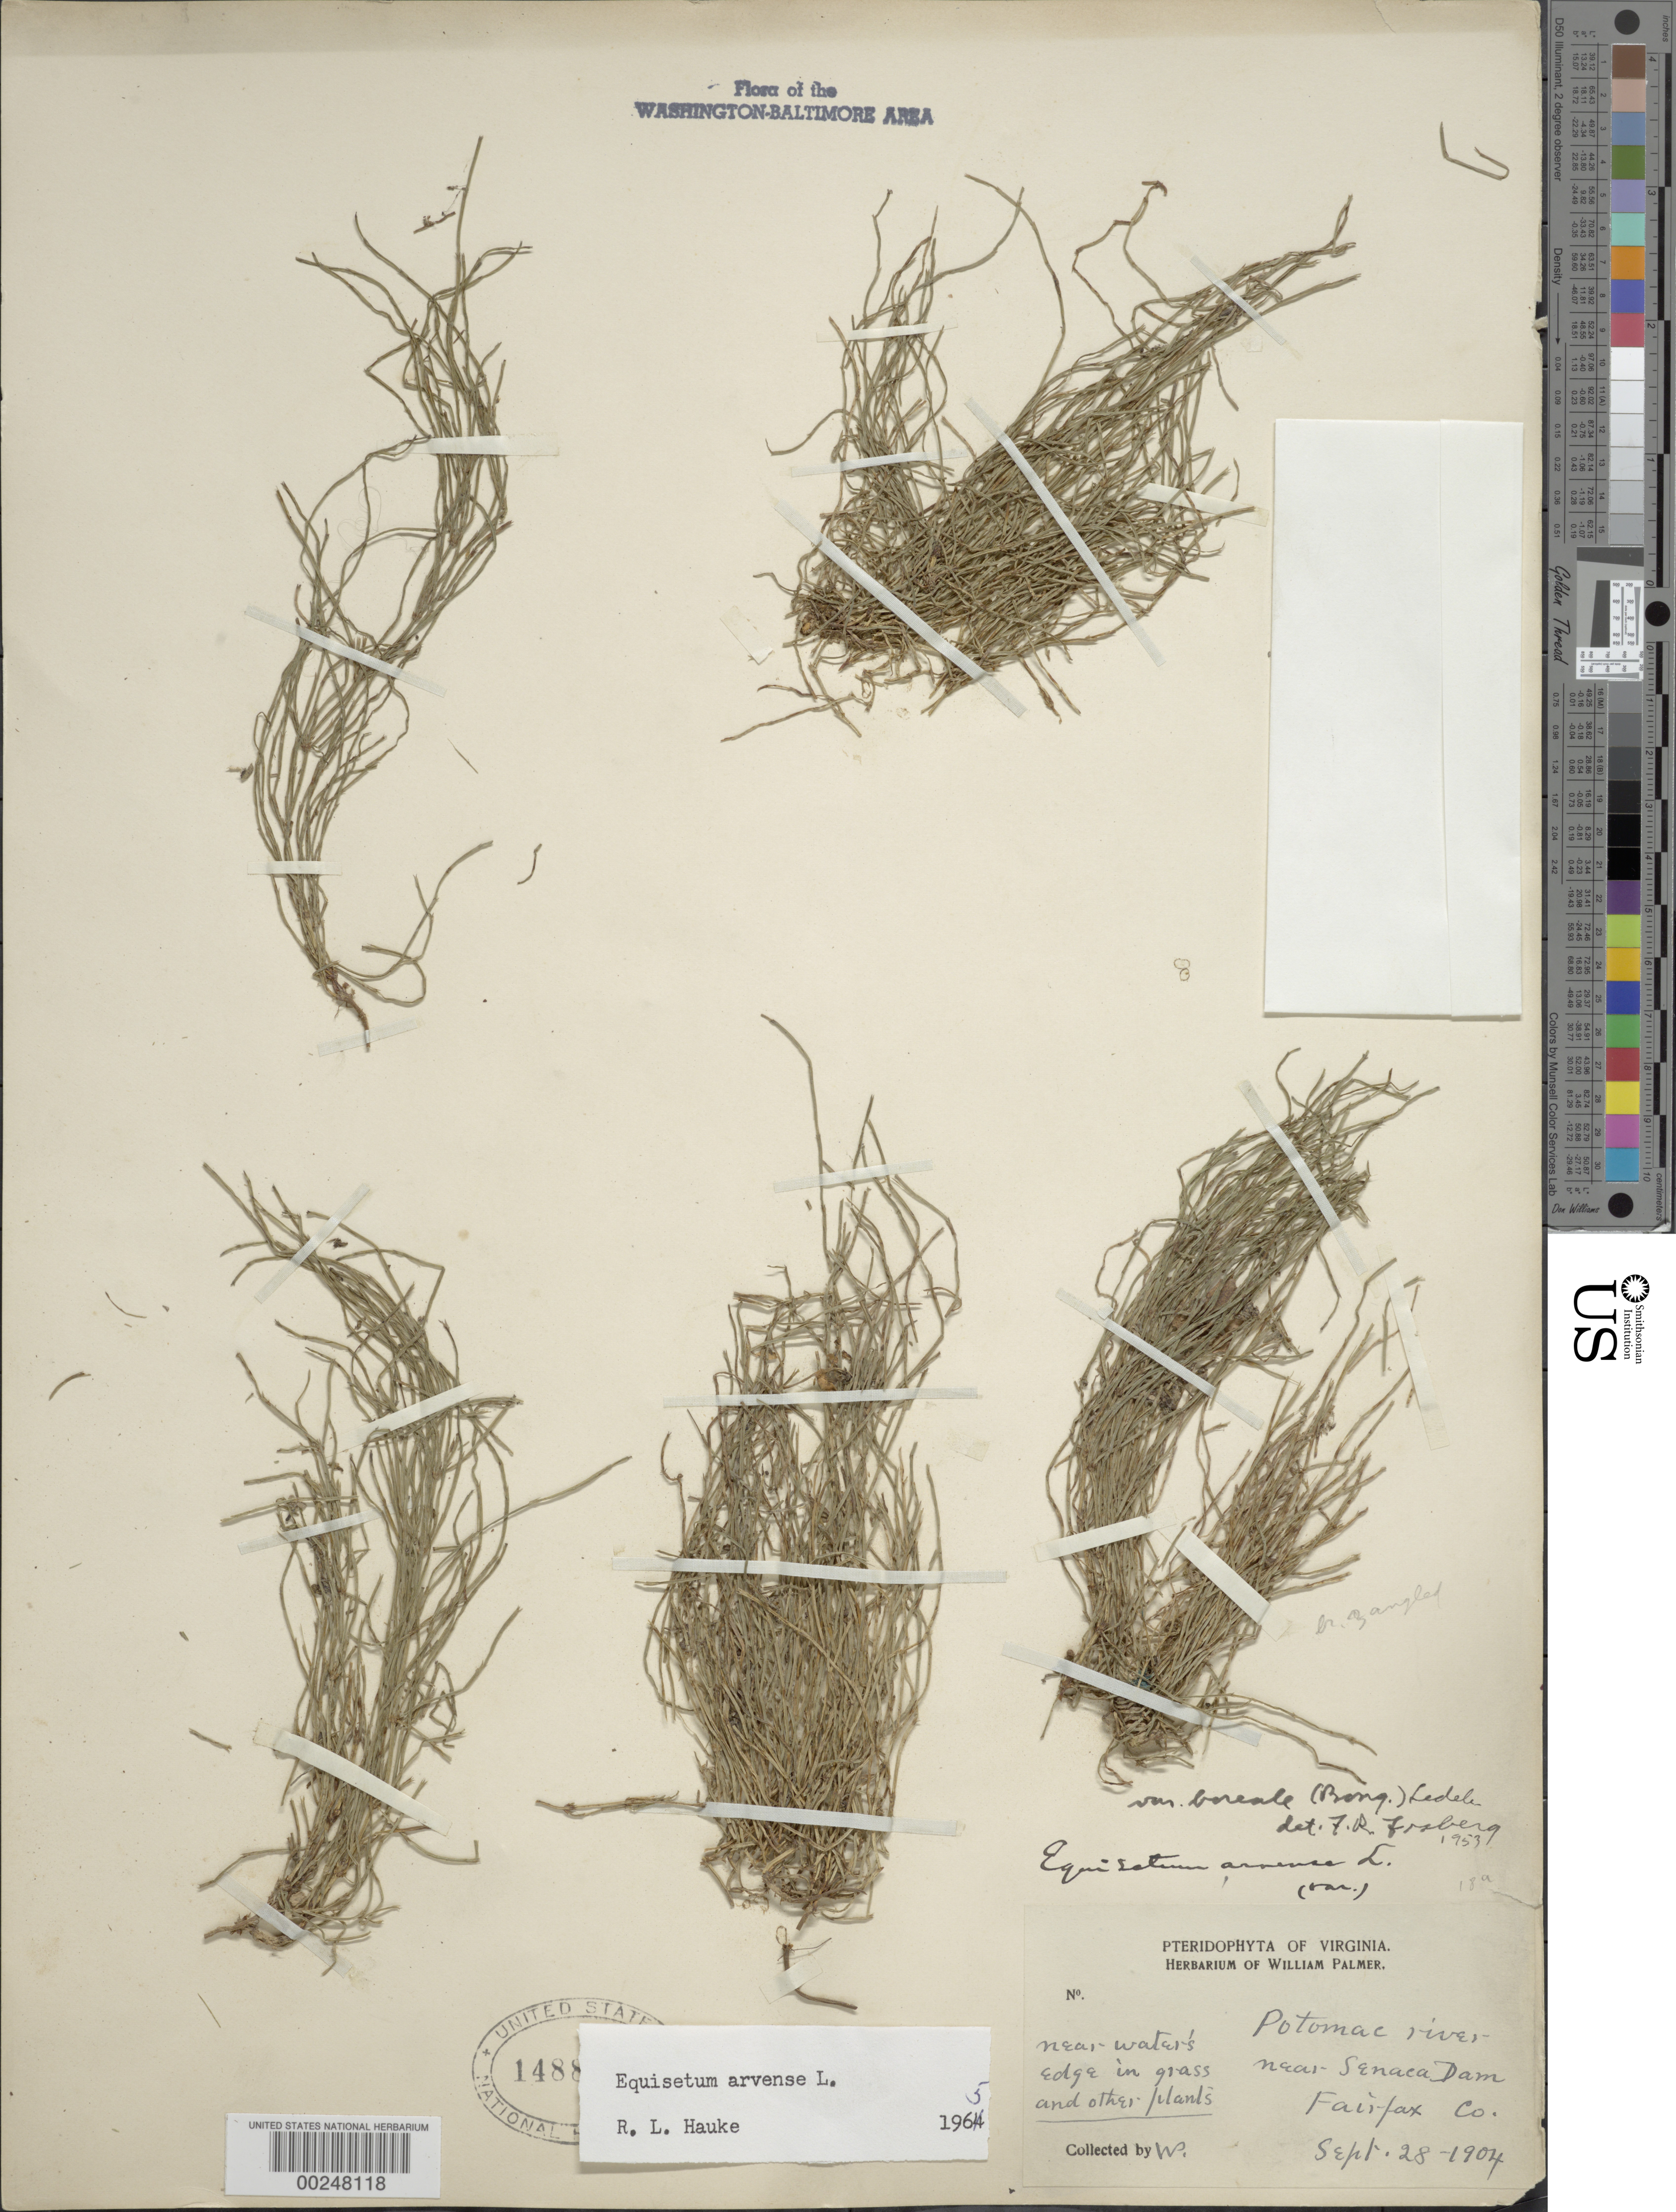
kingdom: Plantae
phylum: Tracheophyta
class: Polypodiopsida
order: Equisetales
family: Equisetaceae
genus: Equisetum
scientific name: Equisetum arvense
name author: L.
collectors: W. Palmer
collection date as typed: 28 Sep 1904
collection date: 1904-09-28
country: United States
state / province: Virginia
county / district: Fairfax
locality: Potomac River near Seneca Dam C. and O. Canal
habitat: Near water's edge in grass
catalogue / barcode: US 1488059